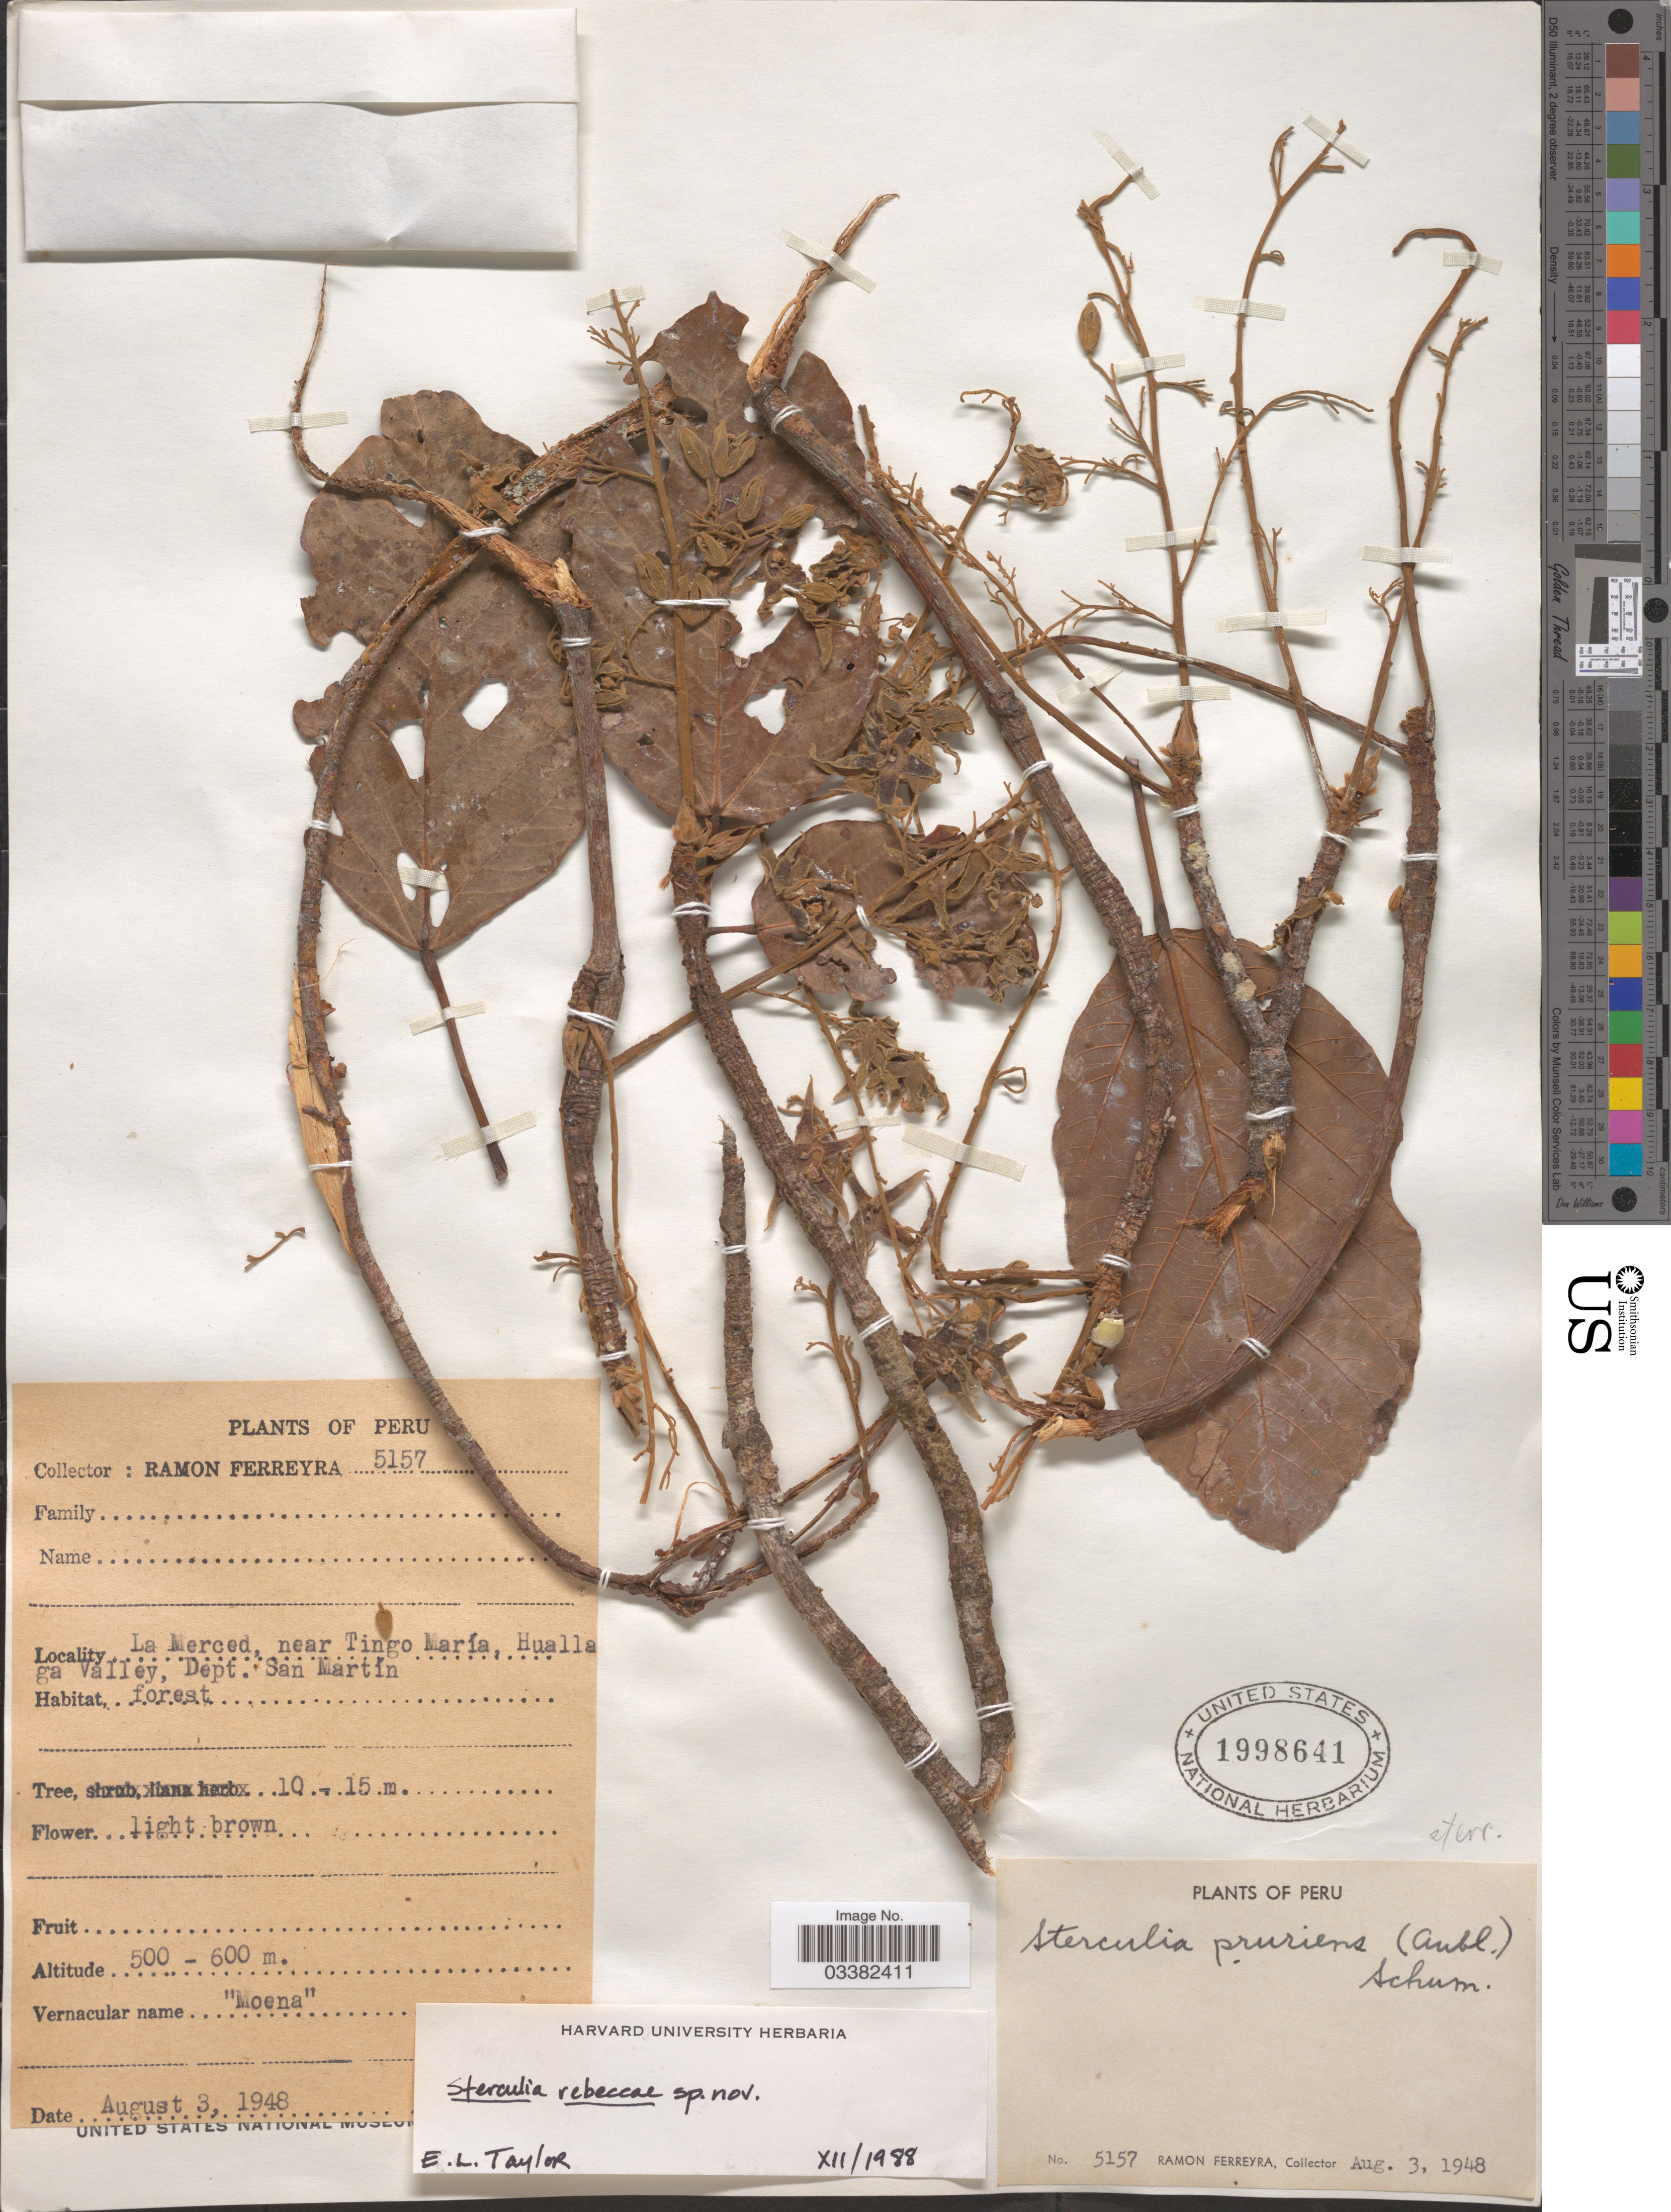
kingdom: Plantae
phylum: Tracheophyta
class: Magnoliopsida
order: Malvales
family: Malvaceae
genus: Sterculia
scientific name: Sterculia tayloriae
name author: Colli-Silva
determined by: Dorr, Laurence J., Curator (BOT), Smithsonian Institution - National Museum of Natural History (UNITED STATES)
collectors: R. A. Ferreyra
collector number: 5157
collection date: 1948-08-03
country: Peru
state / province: San Martín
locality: La Merced, near Tingo María, Huallaga Valley, Dept. San Martín.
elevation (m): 500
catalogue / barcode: US 1998641